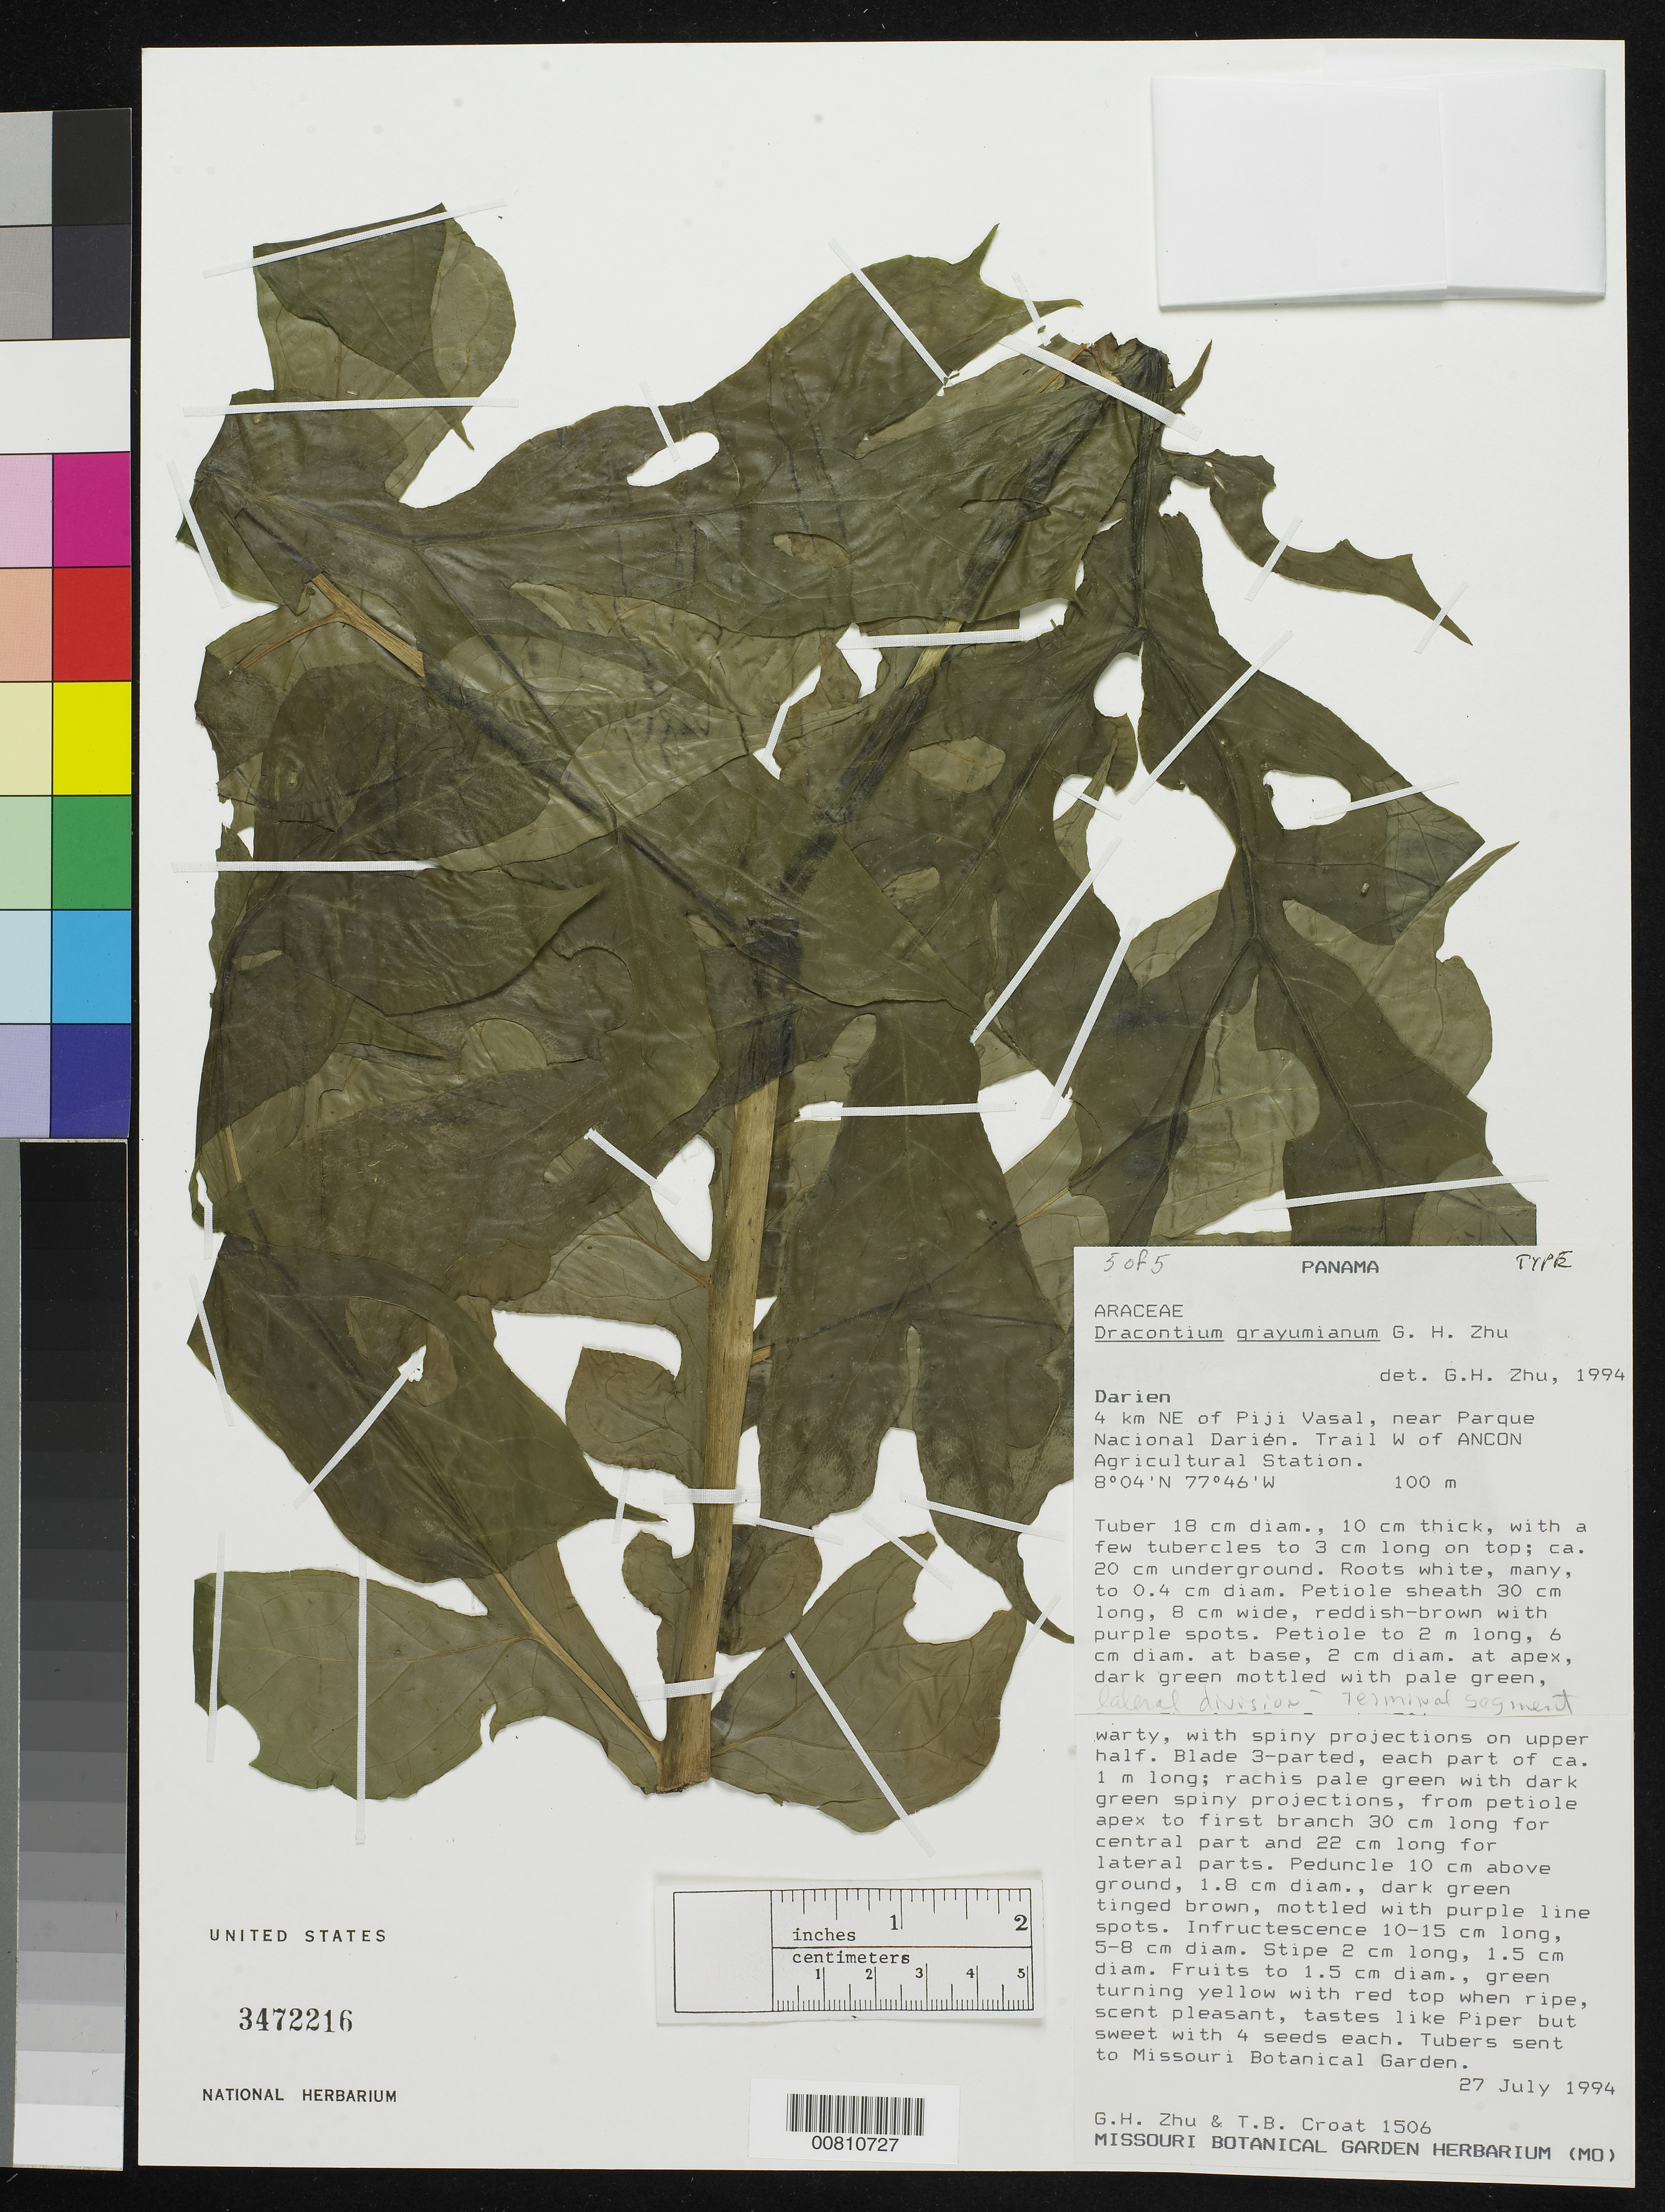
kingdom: Plantae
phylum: Tracheophyta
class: Liliopsida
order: Alismatales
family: Araceae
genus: Dracontium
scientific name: Dracontium grayumianum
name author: G.H. Zhu & Croat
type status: Isotype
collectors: G. H. Zhu & T. B. Croat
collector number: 1506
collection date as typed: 27 Jul 1994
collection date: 1994-07-27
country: Panama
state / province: Darién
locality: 4 km NE of Piji Vasal, near Parque Nacional Darién, trail W of ANCON Agricultural Station.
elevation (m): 100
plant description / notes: Holotype at MO.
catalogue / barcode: US 3472216